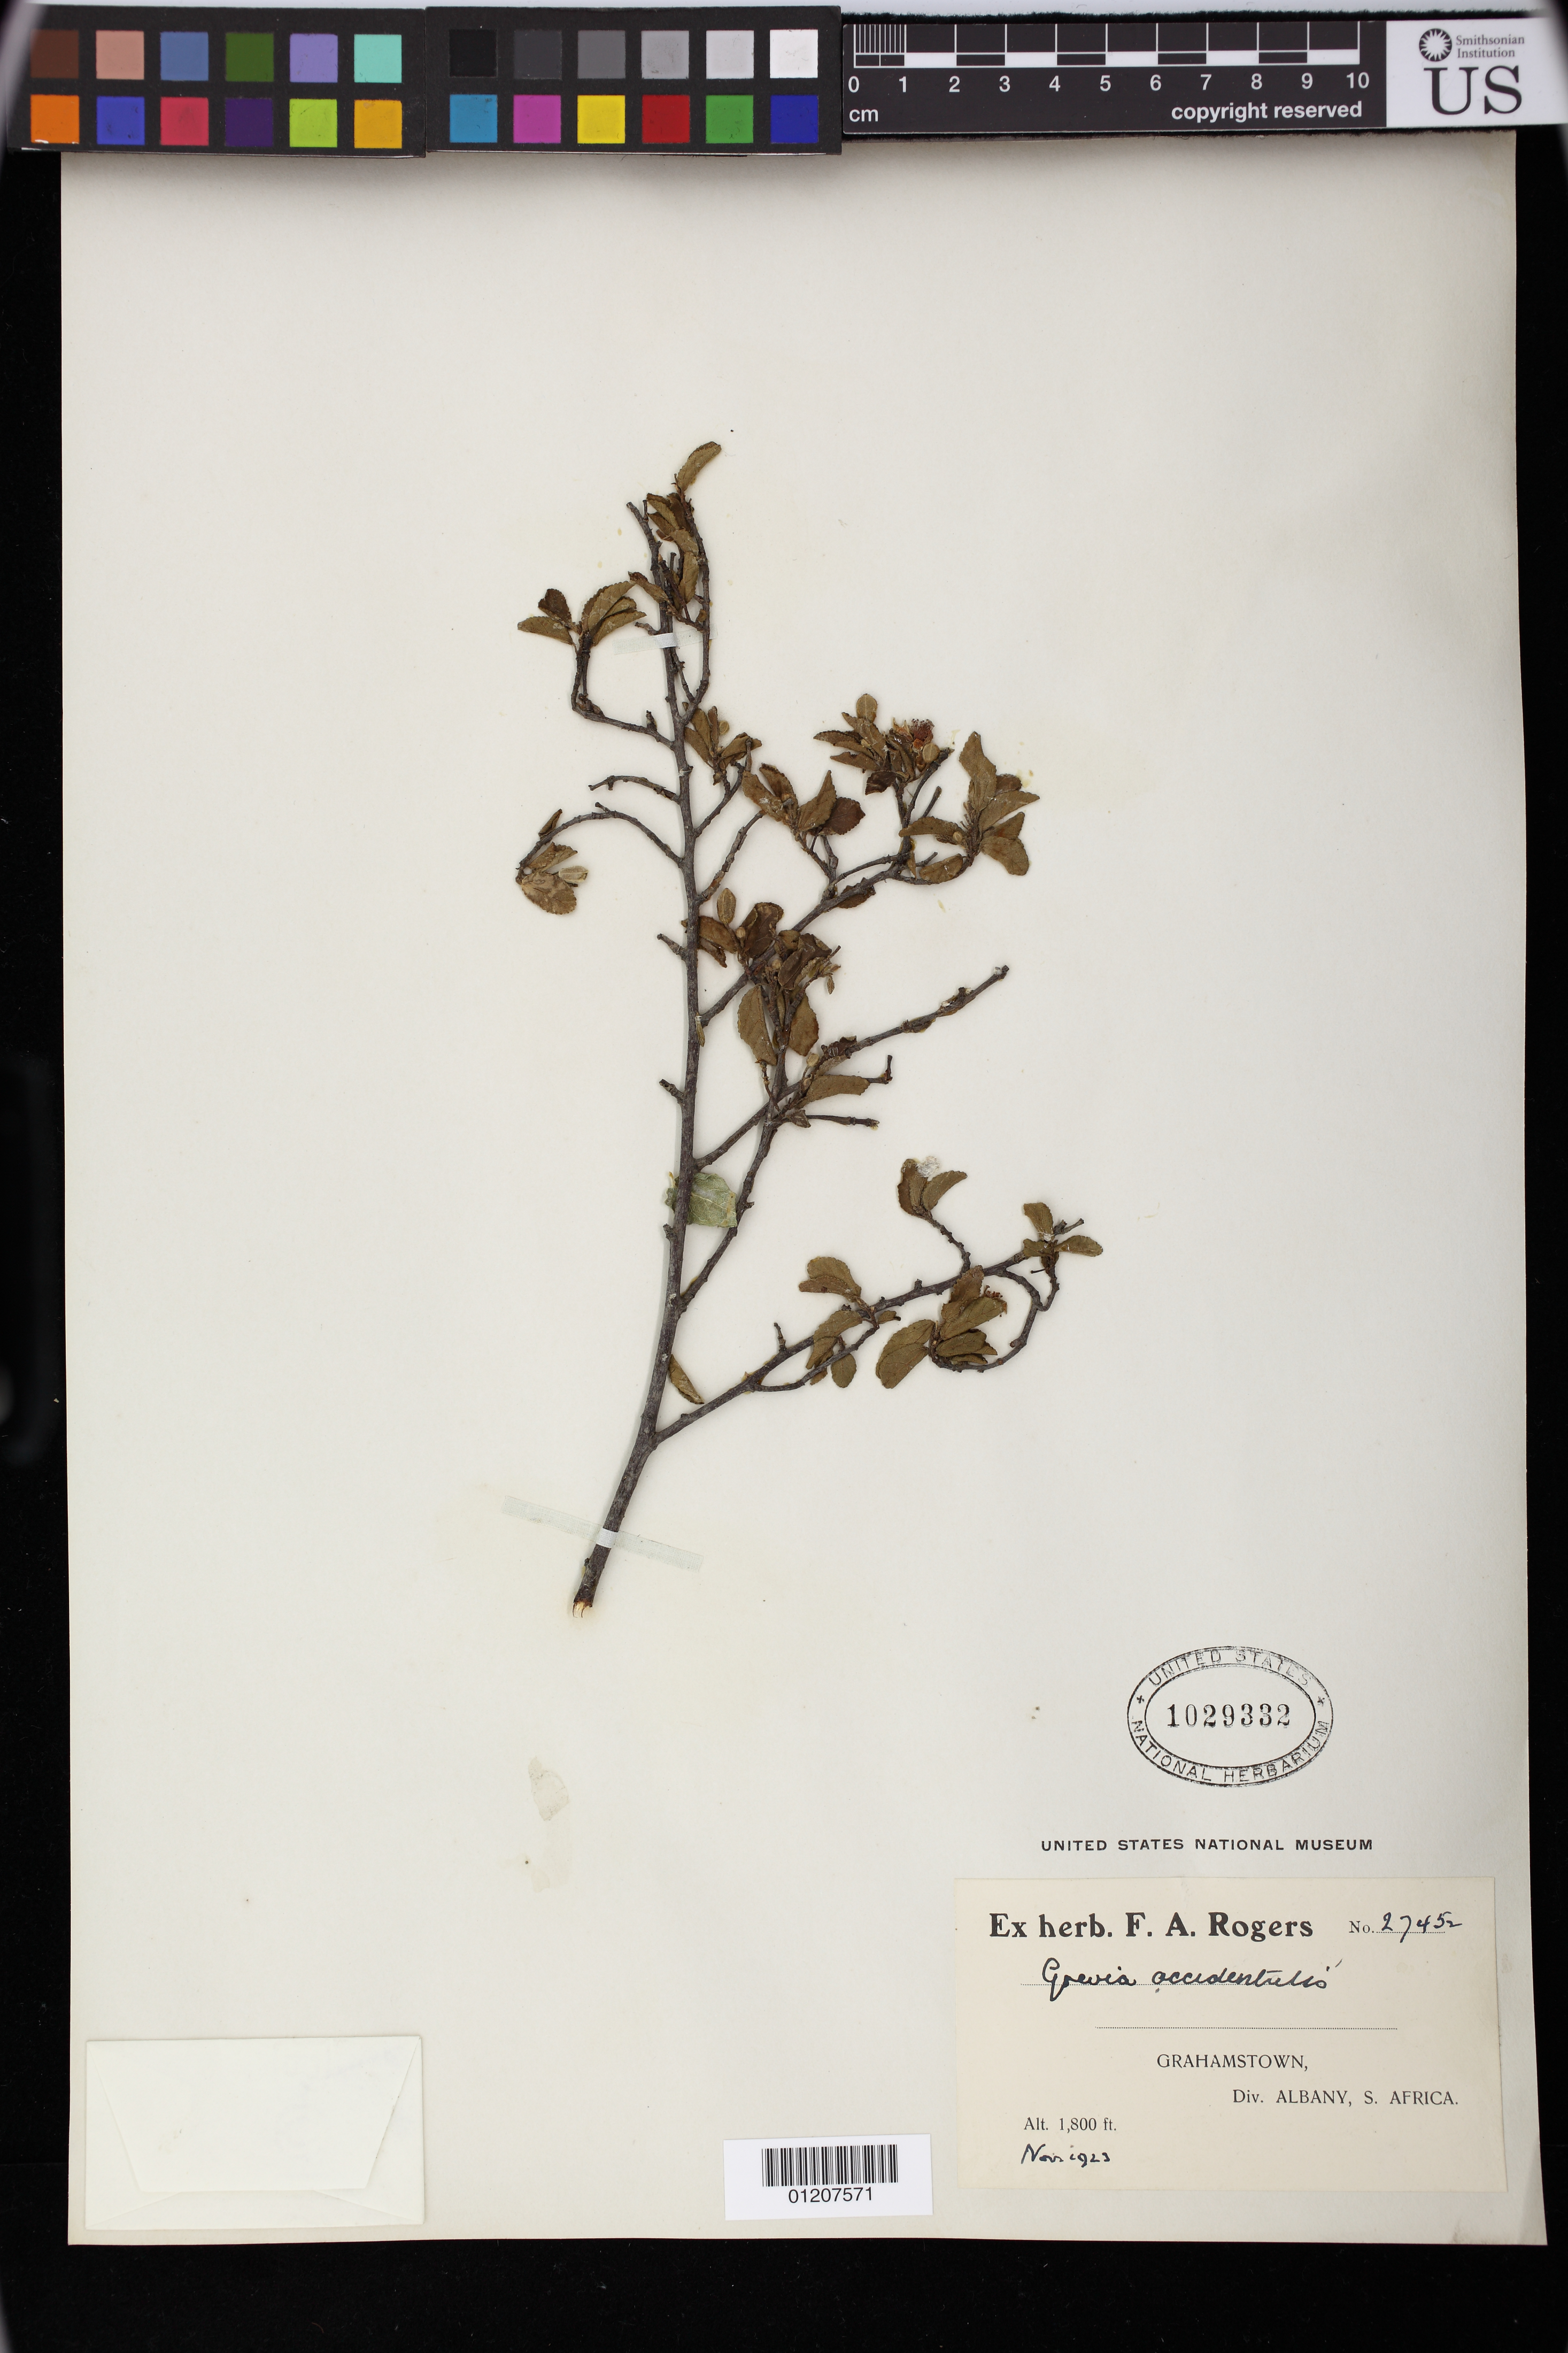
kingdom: Plantae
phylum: Tracheophyta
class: Magnoliopsida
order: Malvales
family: Malvaceae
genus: Grewia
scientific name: Grewia occidentalis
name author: L.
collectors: F. A. Rogers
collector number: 27542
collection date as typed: Nov 1923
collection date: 1923-11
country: South Africa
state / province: Eastern Cape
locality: Grahamstown, Div. Albany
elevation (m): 549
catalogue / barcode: US 1029332